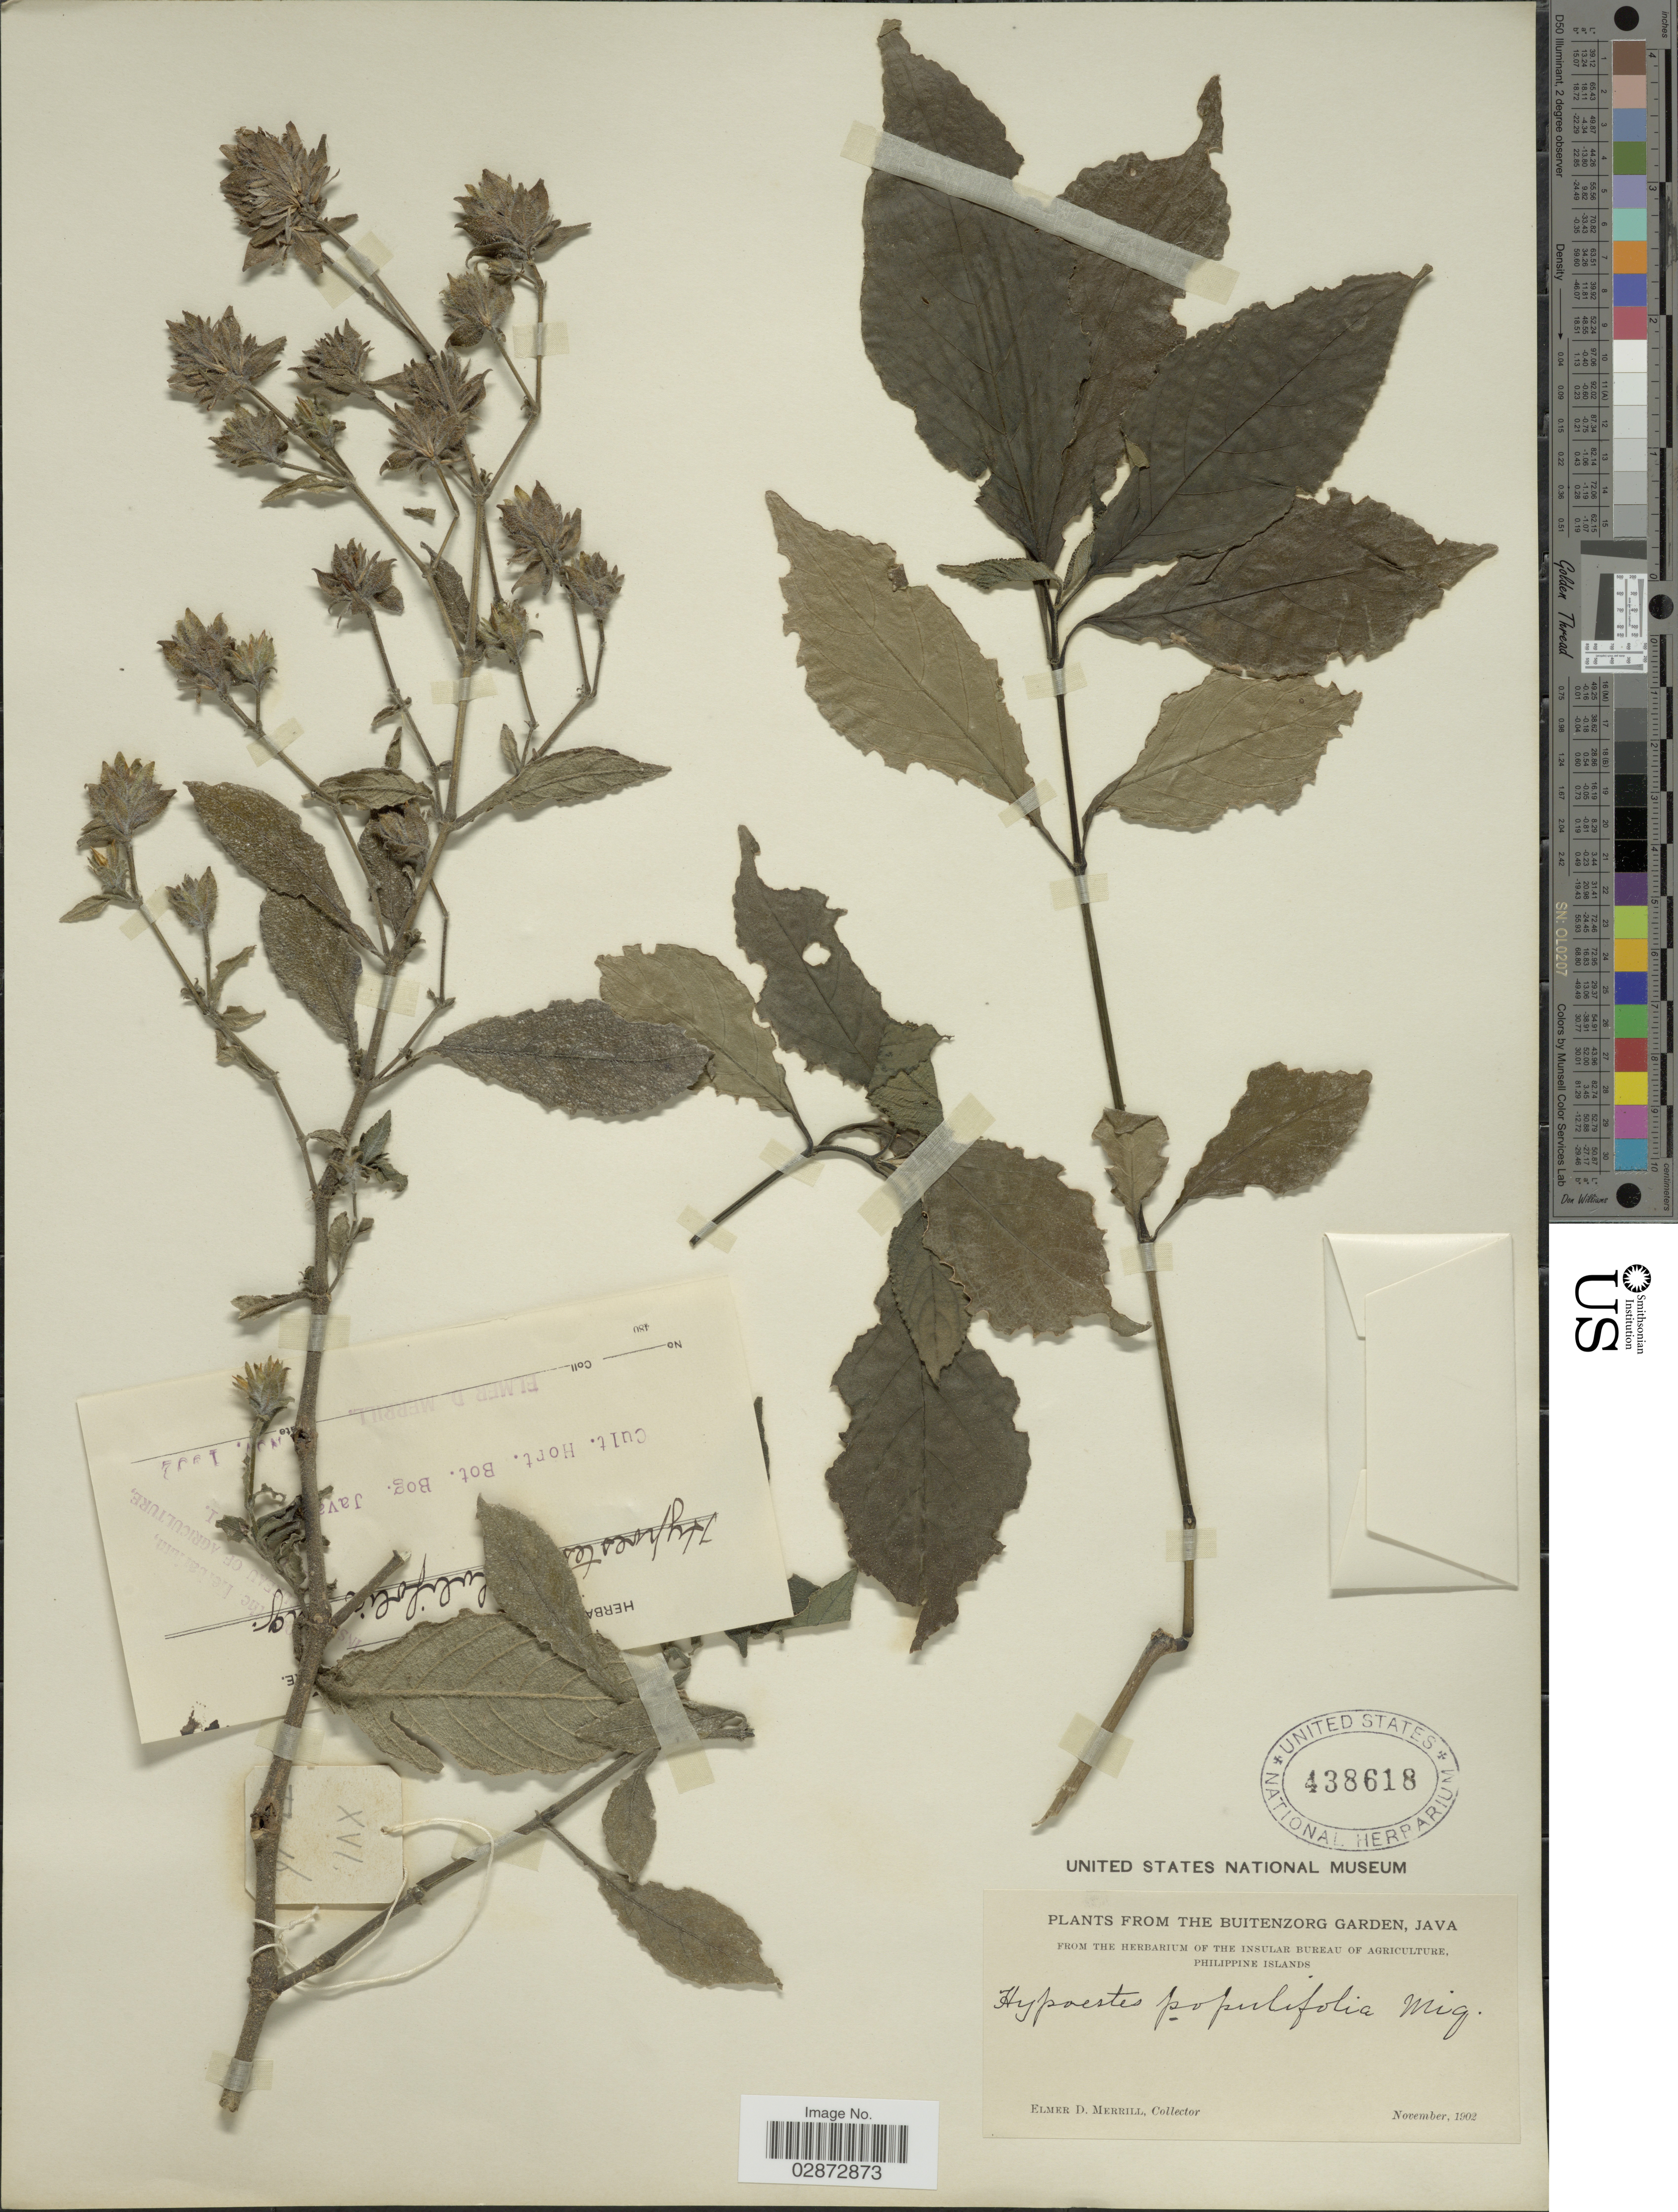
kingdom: Plantae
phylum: Tracheophyta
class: Magnoliopsida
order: Lamiales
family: Acanthaceae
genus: Hypoestes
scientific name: Hypoestes populifolia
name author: Miq.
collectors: E. D. Merrill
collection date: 1902-11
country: Indonesia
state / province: Java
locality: The Buitenzorg Garden.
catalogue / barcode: US 438618